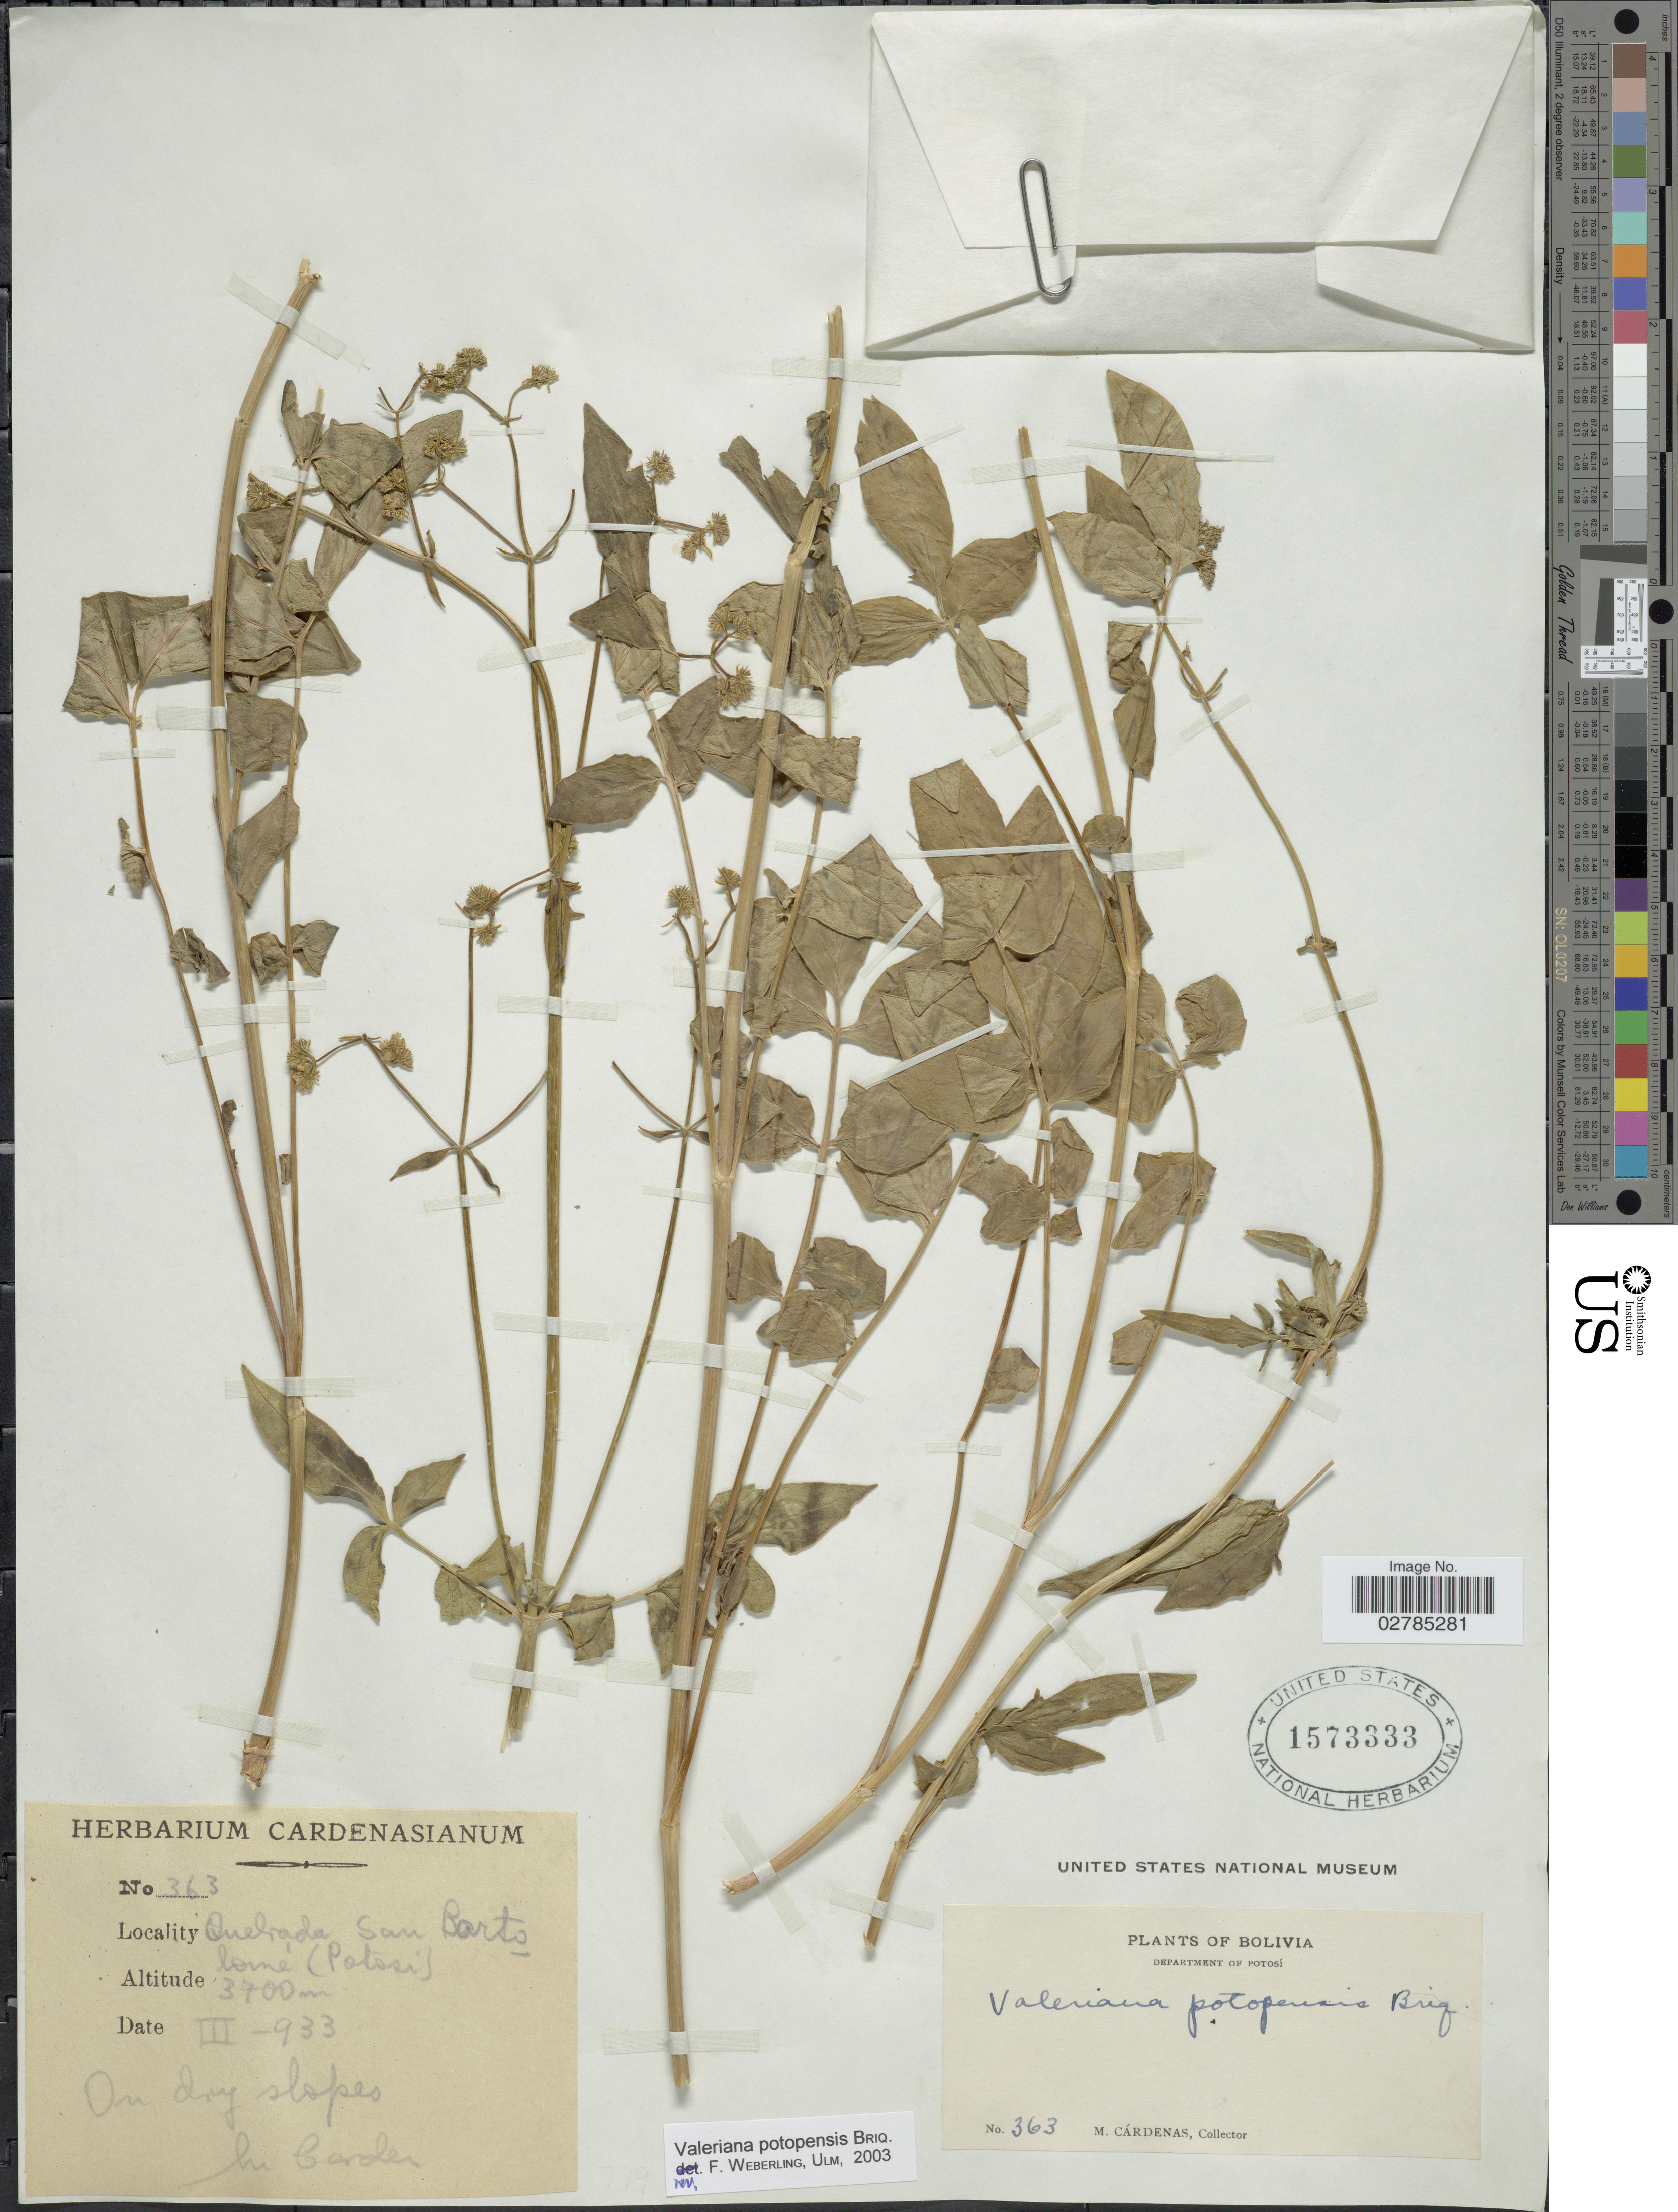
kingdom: Plantae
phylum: Tracheophyta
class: Magnoliopsida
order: Dipsacales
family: Caprifoliaceae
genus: Valeriana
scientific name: Valeriana potopensis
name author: Briq.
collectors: M. Cárdenas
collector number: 363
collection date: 1933-03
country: Bolivia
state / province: Potosi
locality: Quebrada San Bartolomé (Potosí). Department of Potosí.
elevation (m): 3700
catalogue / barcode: US 1573333